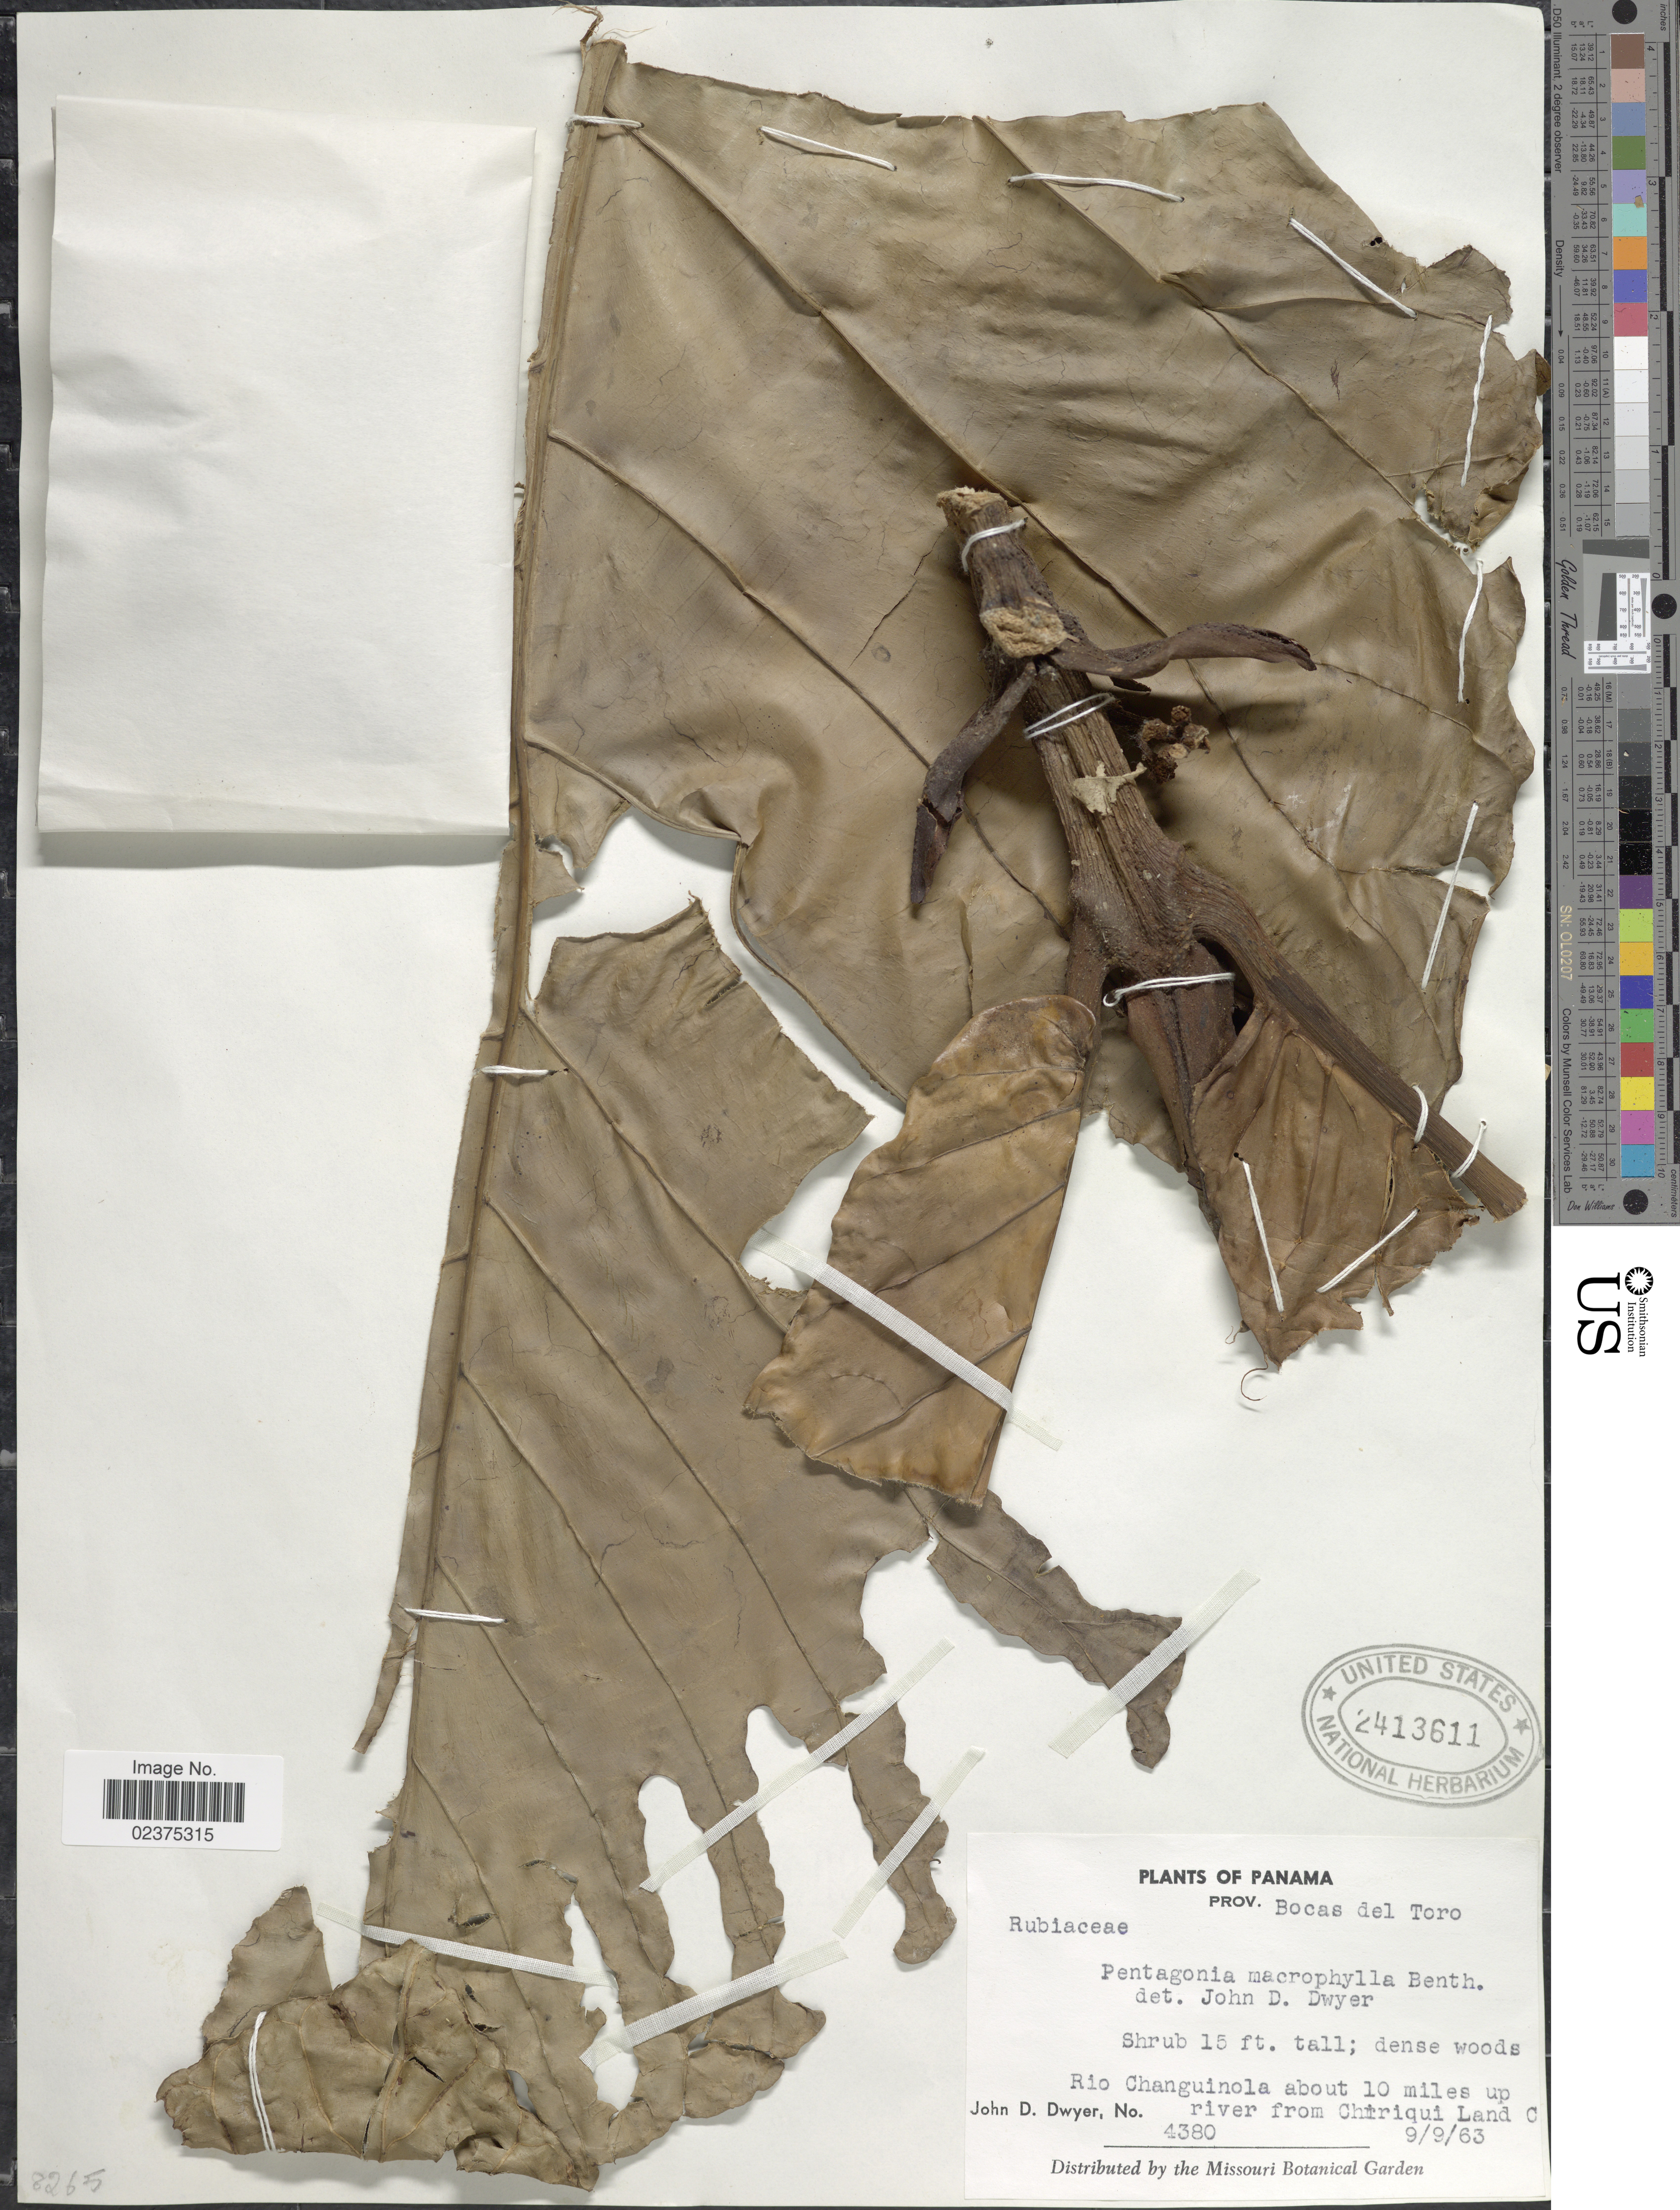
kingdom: Plantae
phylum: Tracheophyta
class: Magnoliopsida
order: Gentianales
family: Rubiaceae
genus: Pentagonia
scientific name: Pentagonia macrophylla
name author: Benth.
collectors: J. D. Dwyer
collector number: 4380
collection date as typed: Transcribed d/m/y: 9/9/63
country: Panama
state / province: Bocas del Toro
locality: Dense woods, Rio Changuinola about 10 miles up river from Chiriqui Land C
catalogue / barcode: US 2413611